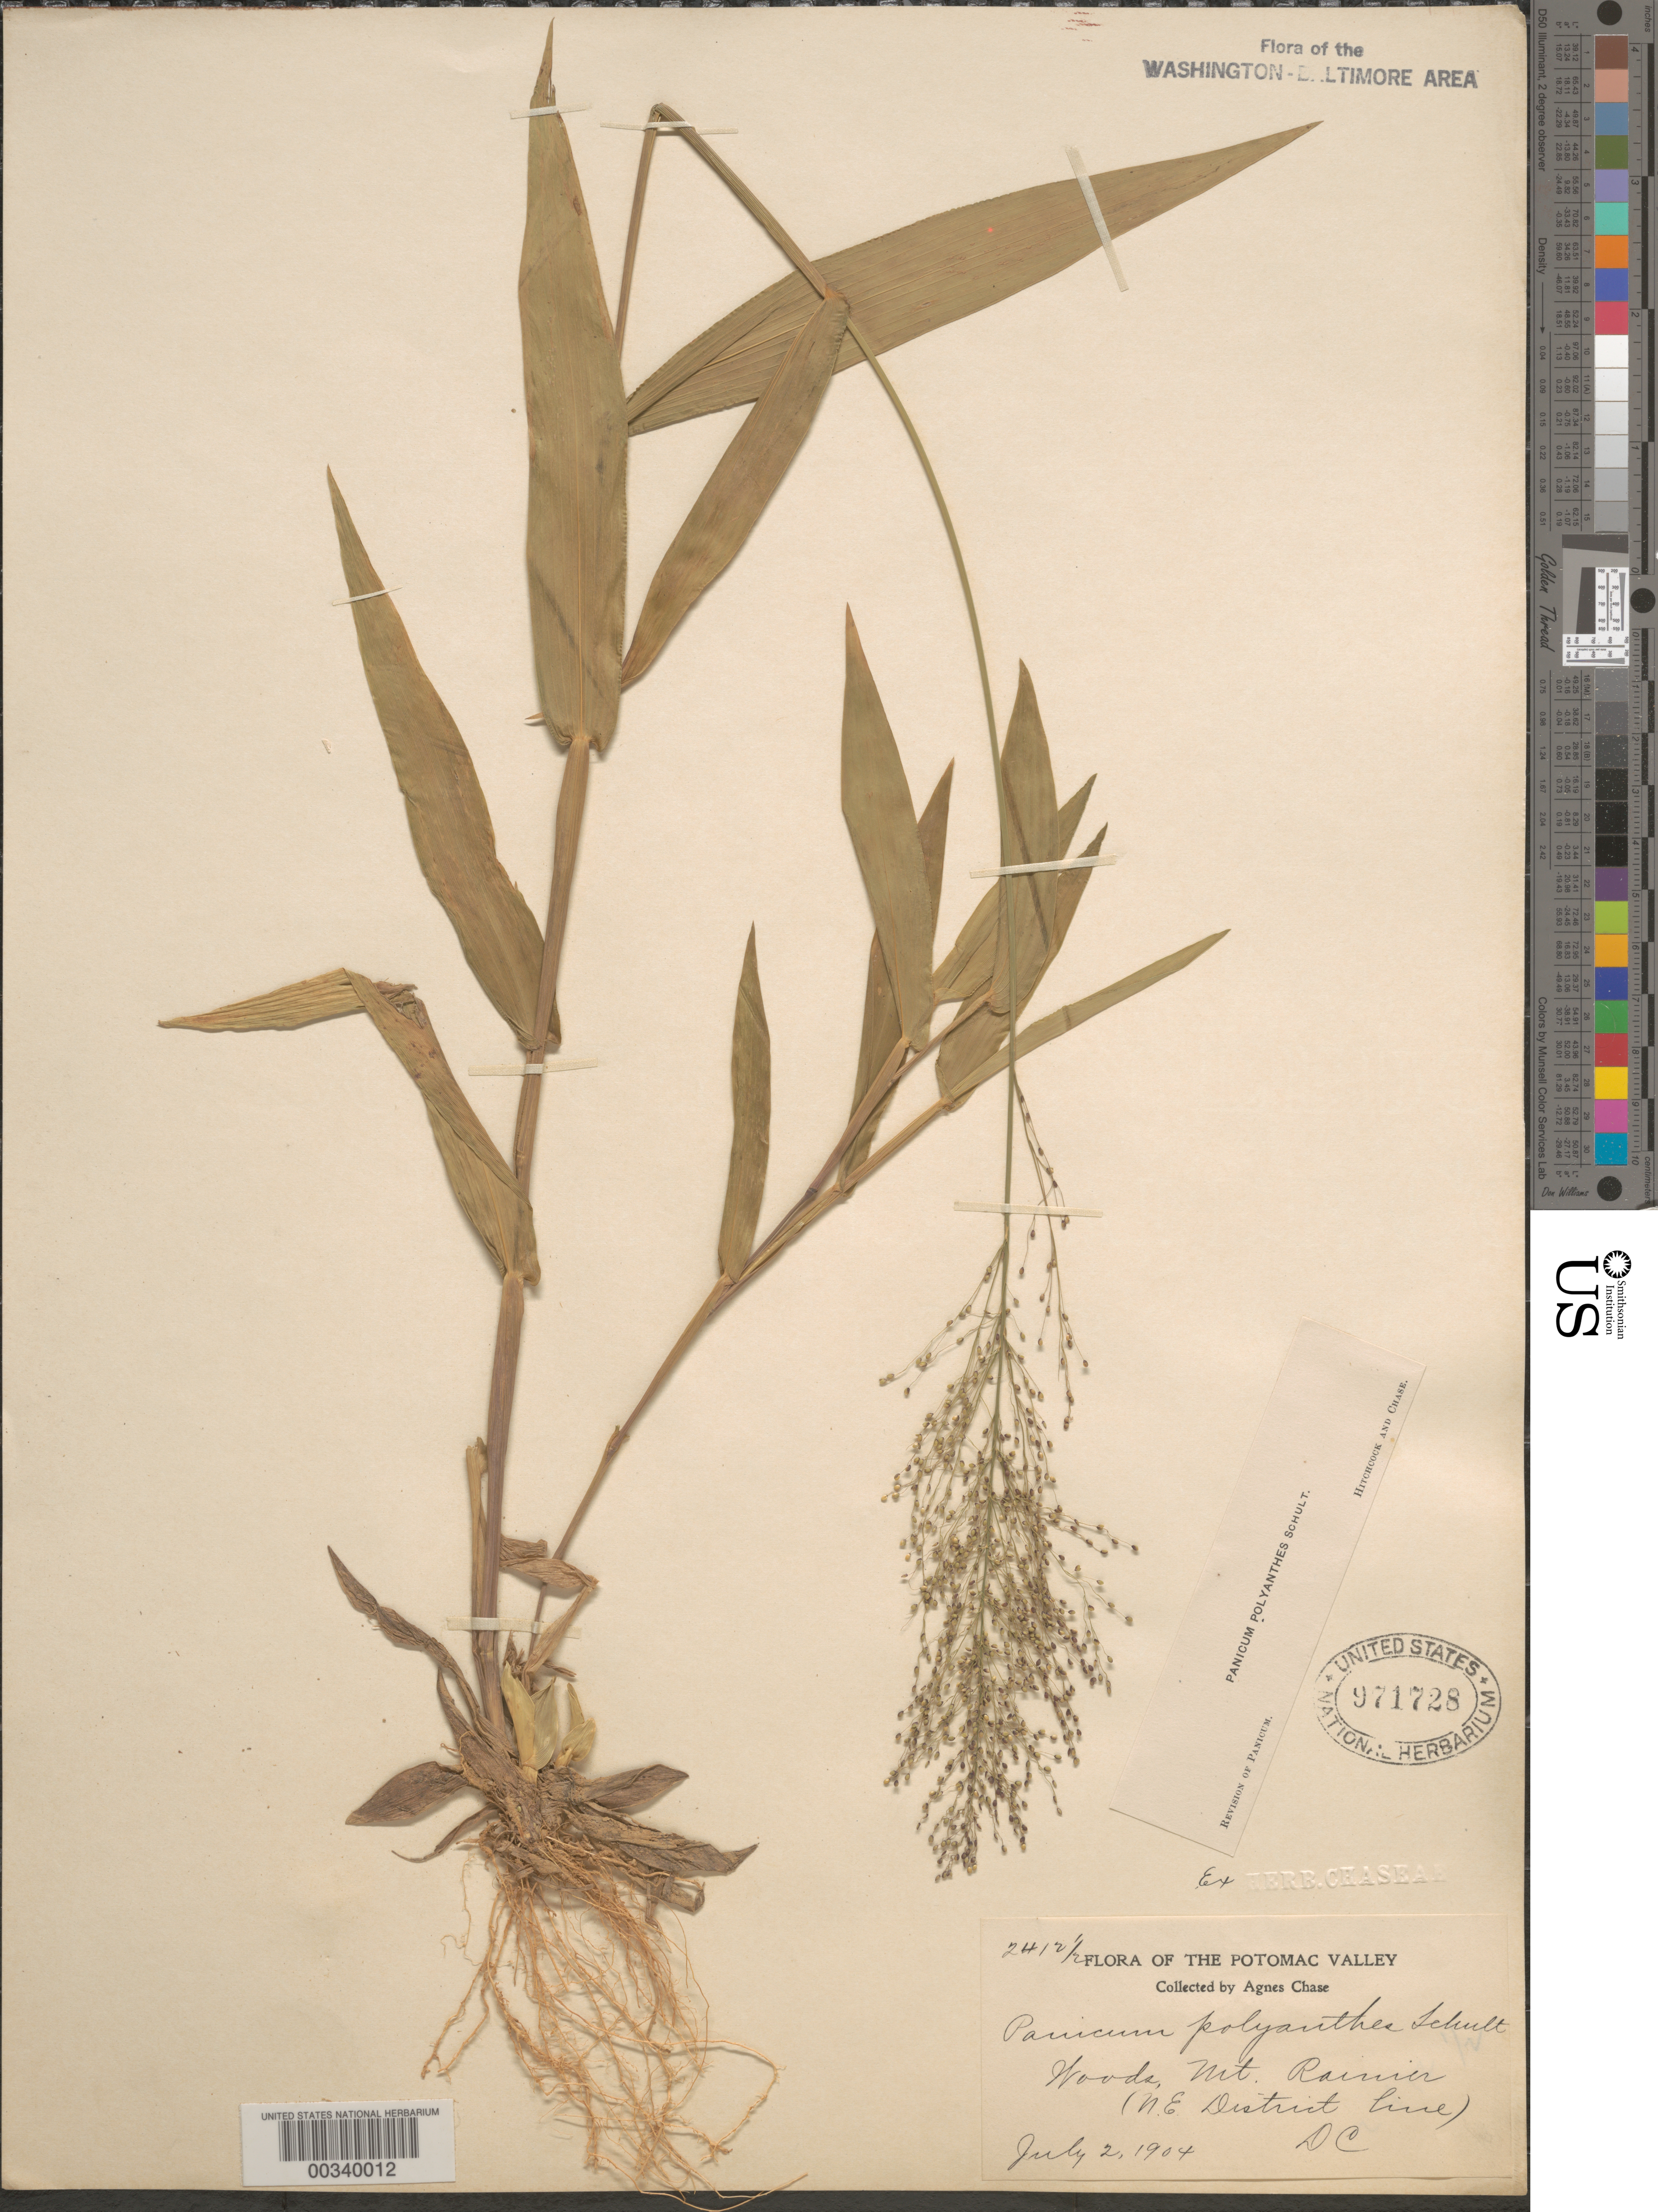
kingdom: Plantae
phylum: Tracheophyta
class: Liliopsida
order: Poales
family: Poaceae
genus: Dichanthelium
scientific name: Dichanthelium sphaerocarpon var. isophyllum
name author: (Scribn.) Gould & C.A. Clark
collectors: A. Chase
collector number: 2412.5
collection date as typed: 02 Jul 1904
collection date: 1904-07-02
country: United States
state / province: District of Columbia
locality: Mt. Rainier, NE District Line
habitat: Woods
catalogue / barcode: US 971728